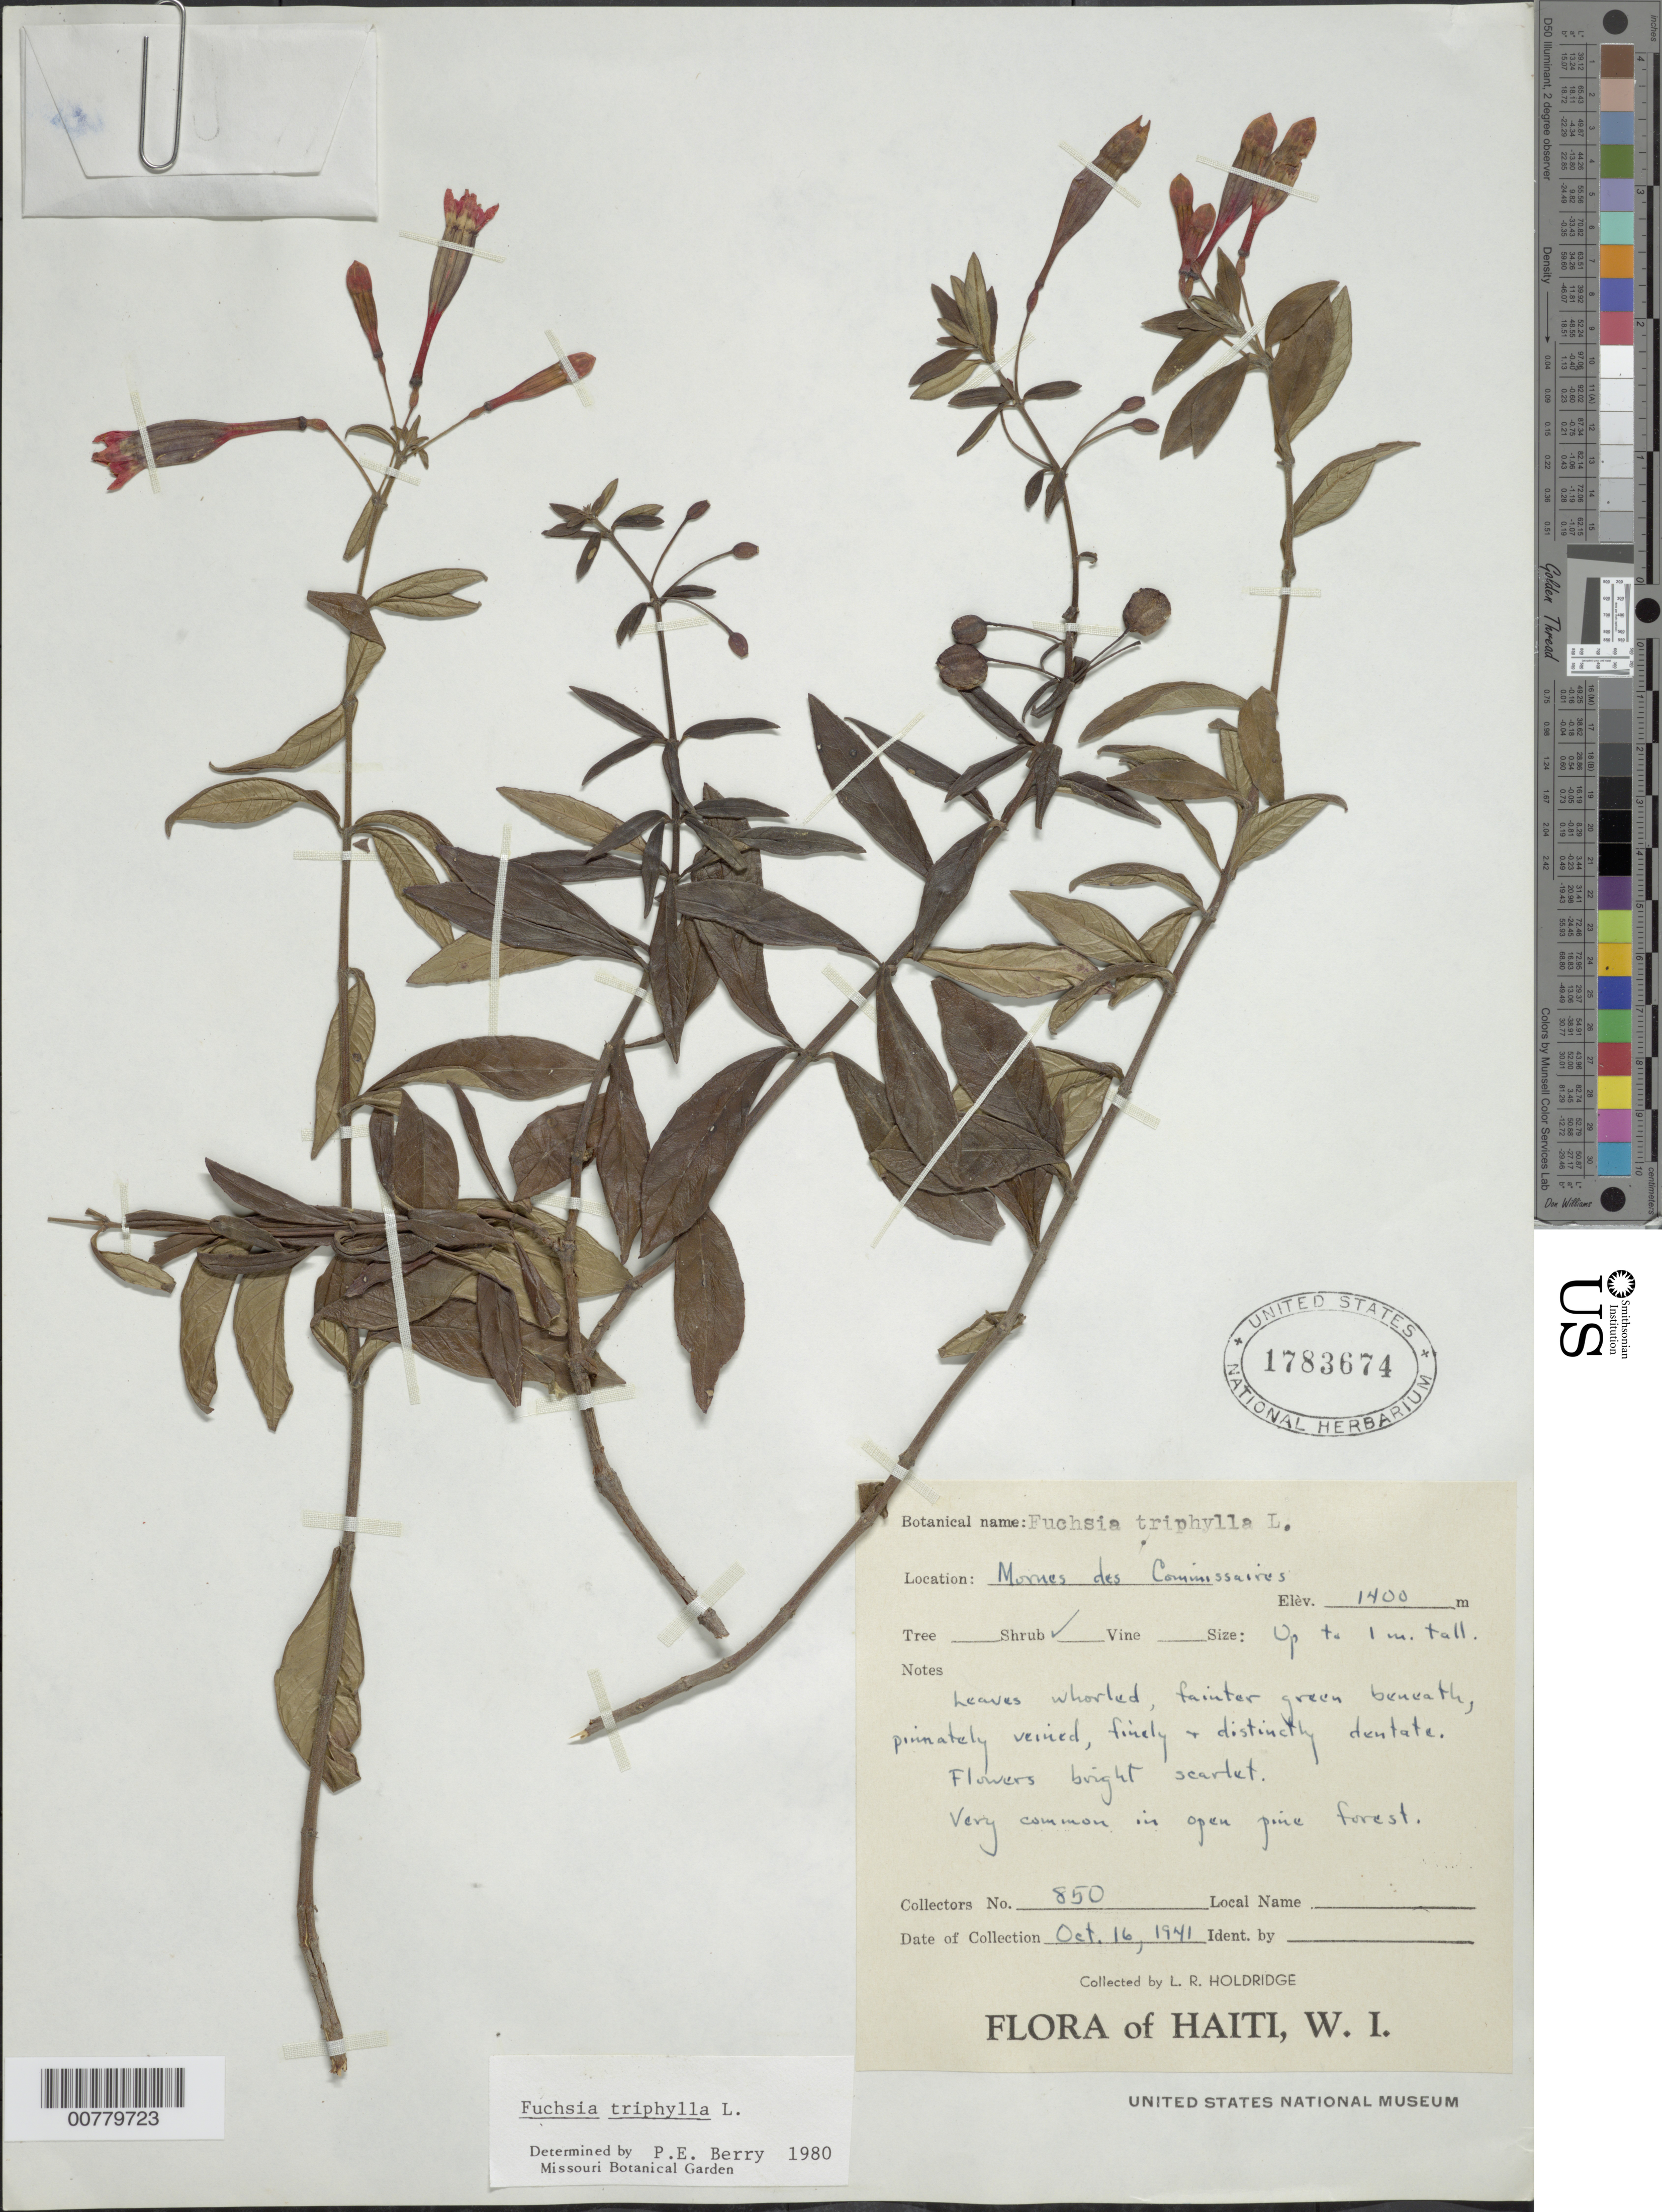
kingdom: Plantae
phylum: Tracheophyta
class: Magnoliopsida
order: Myrtales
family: Onagraceae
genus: Fuchsia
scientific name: Fuchsia triphylla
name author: L.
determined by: Berry, P. E., (WIS), University of Wisconsin - Madison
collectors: L. Holdridge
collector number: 850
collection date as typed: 16 Oct 1941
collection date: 1941-10-16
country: Haiti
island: Hispaniola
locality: Morne des Commissaires.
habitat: In open pine forest.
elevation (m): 1400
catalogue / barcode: US 1783674